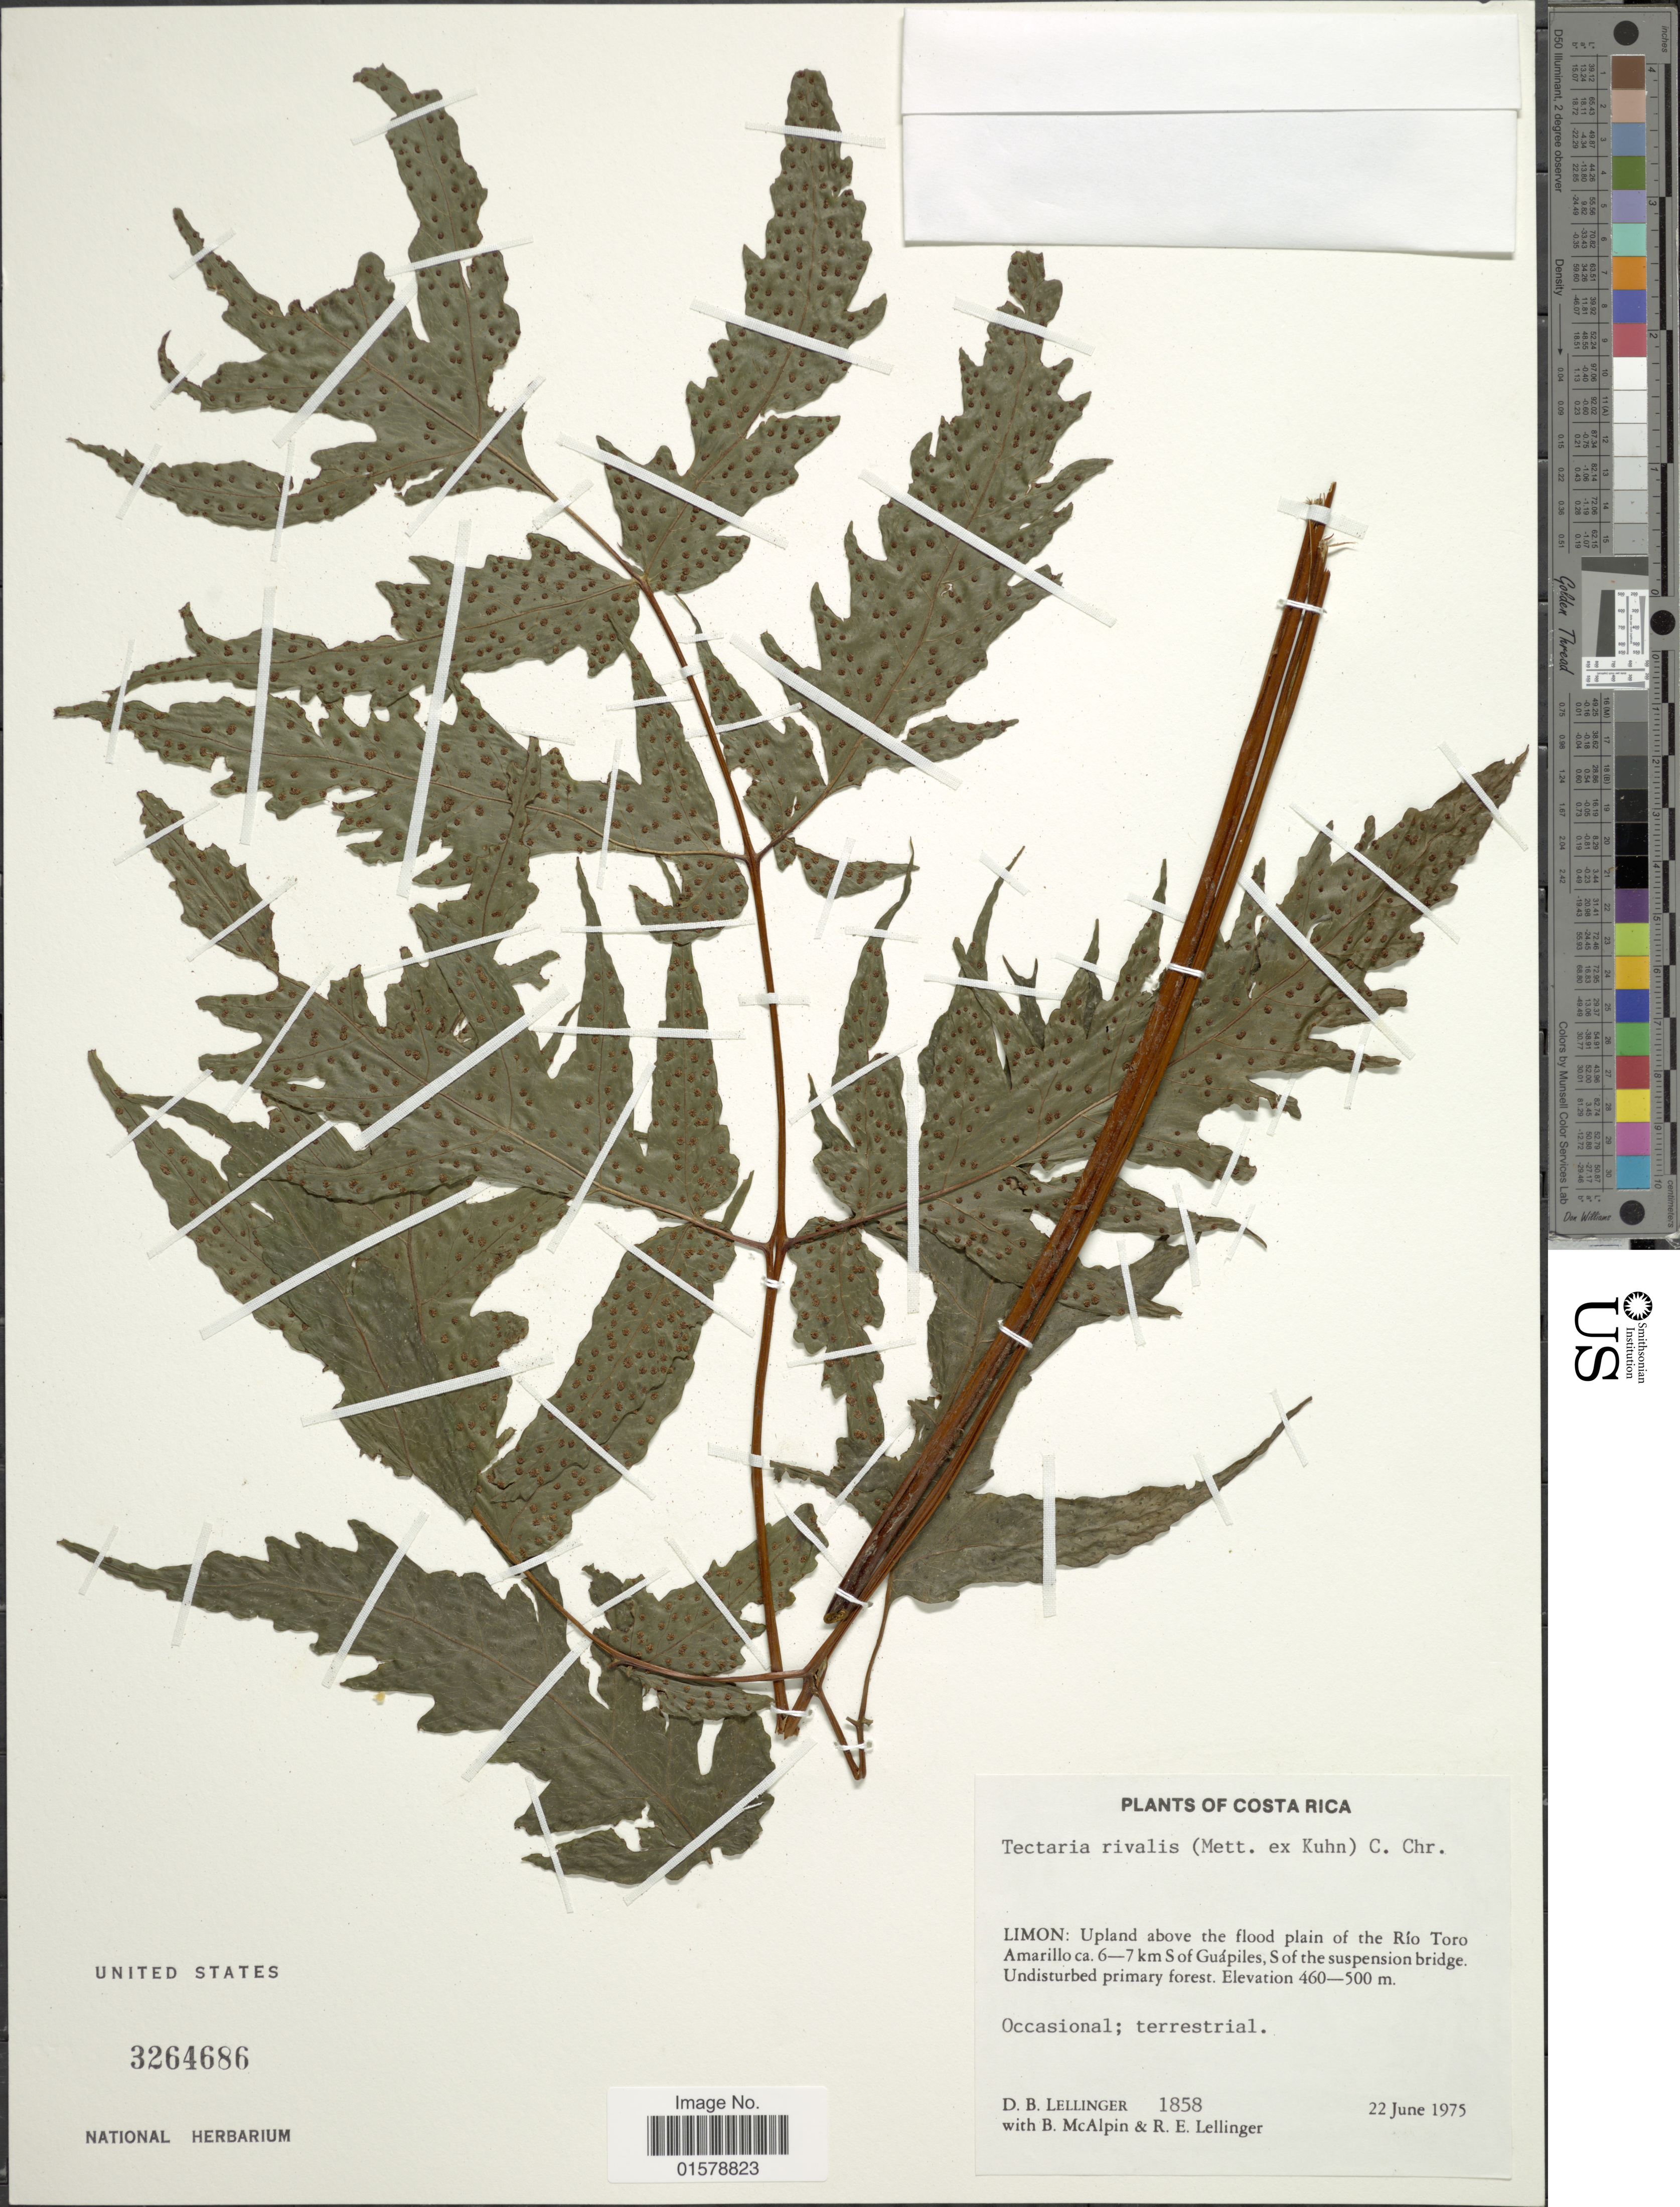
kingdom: Plantae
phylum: Tracheophyta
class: Polypodiopsida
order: Polypodiales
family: Tectariaceae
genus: Tectaria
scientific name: Tectaria rivalis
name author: (Mett. ex Kuhn) C. Chr.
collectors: D. B. Lellinger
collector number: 1858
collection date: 1975-06-22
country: Costa Rica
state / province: Limón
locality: Upland above the flood plain of the Rio Toro Amarillo ca. 6-7 k mS of Guapiles, S of the suspension bridge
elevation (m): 460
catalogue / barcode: US 3264686